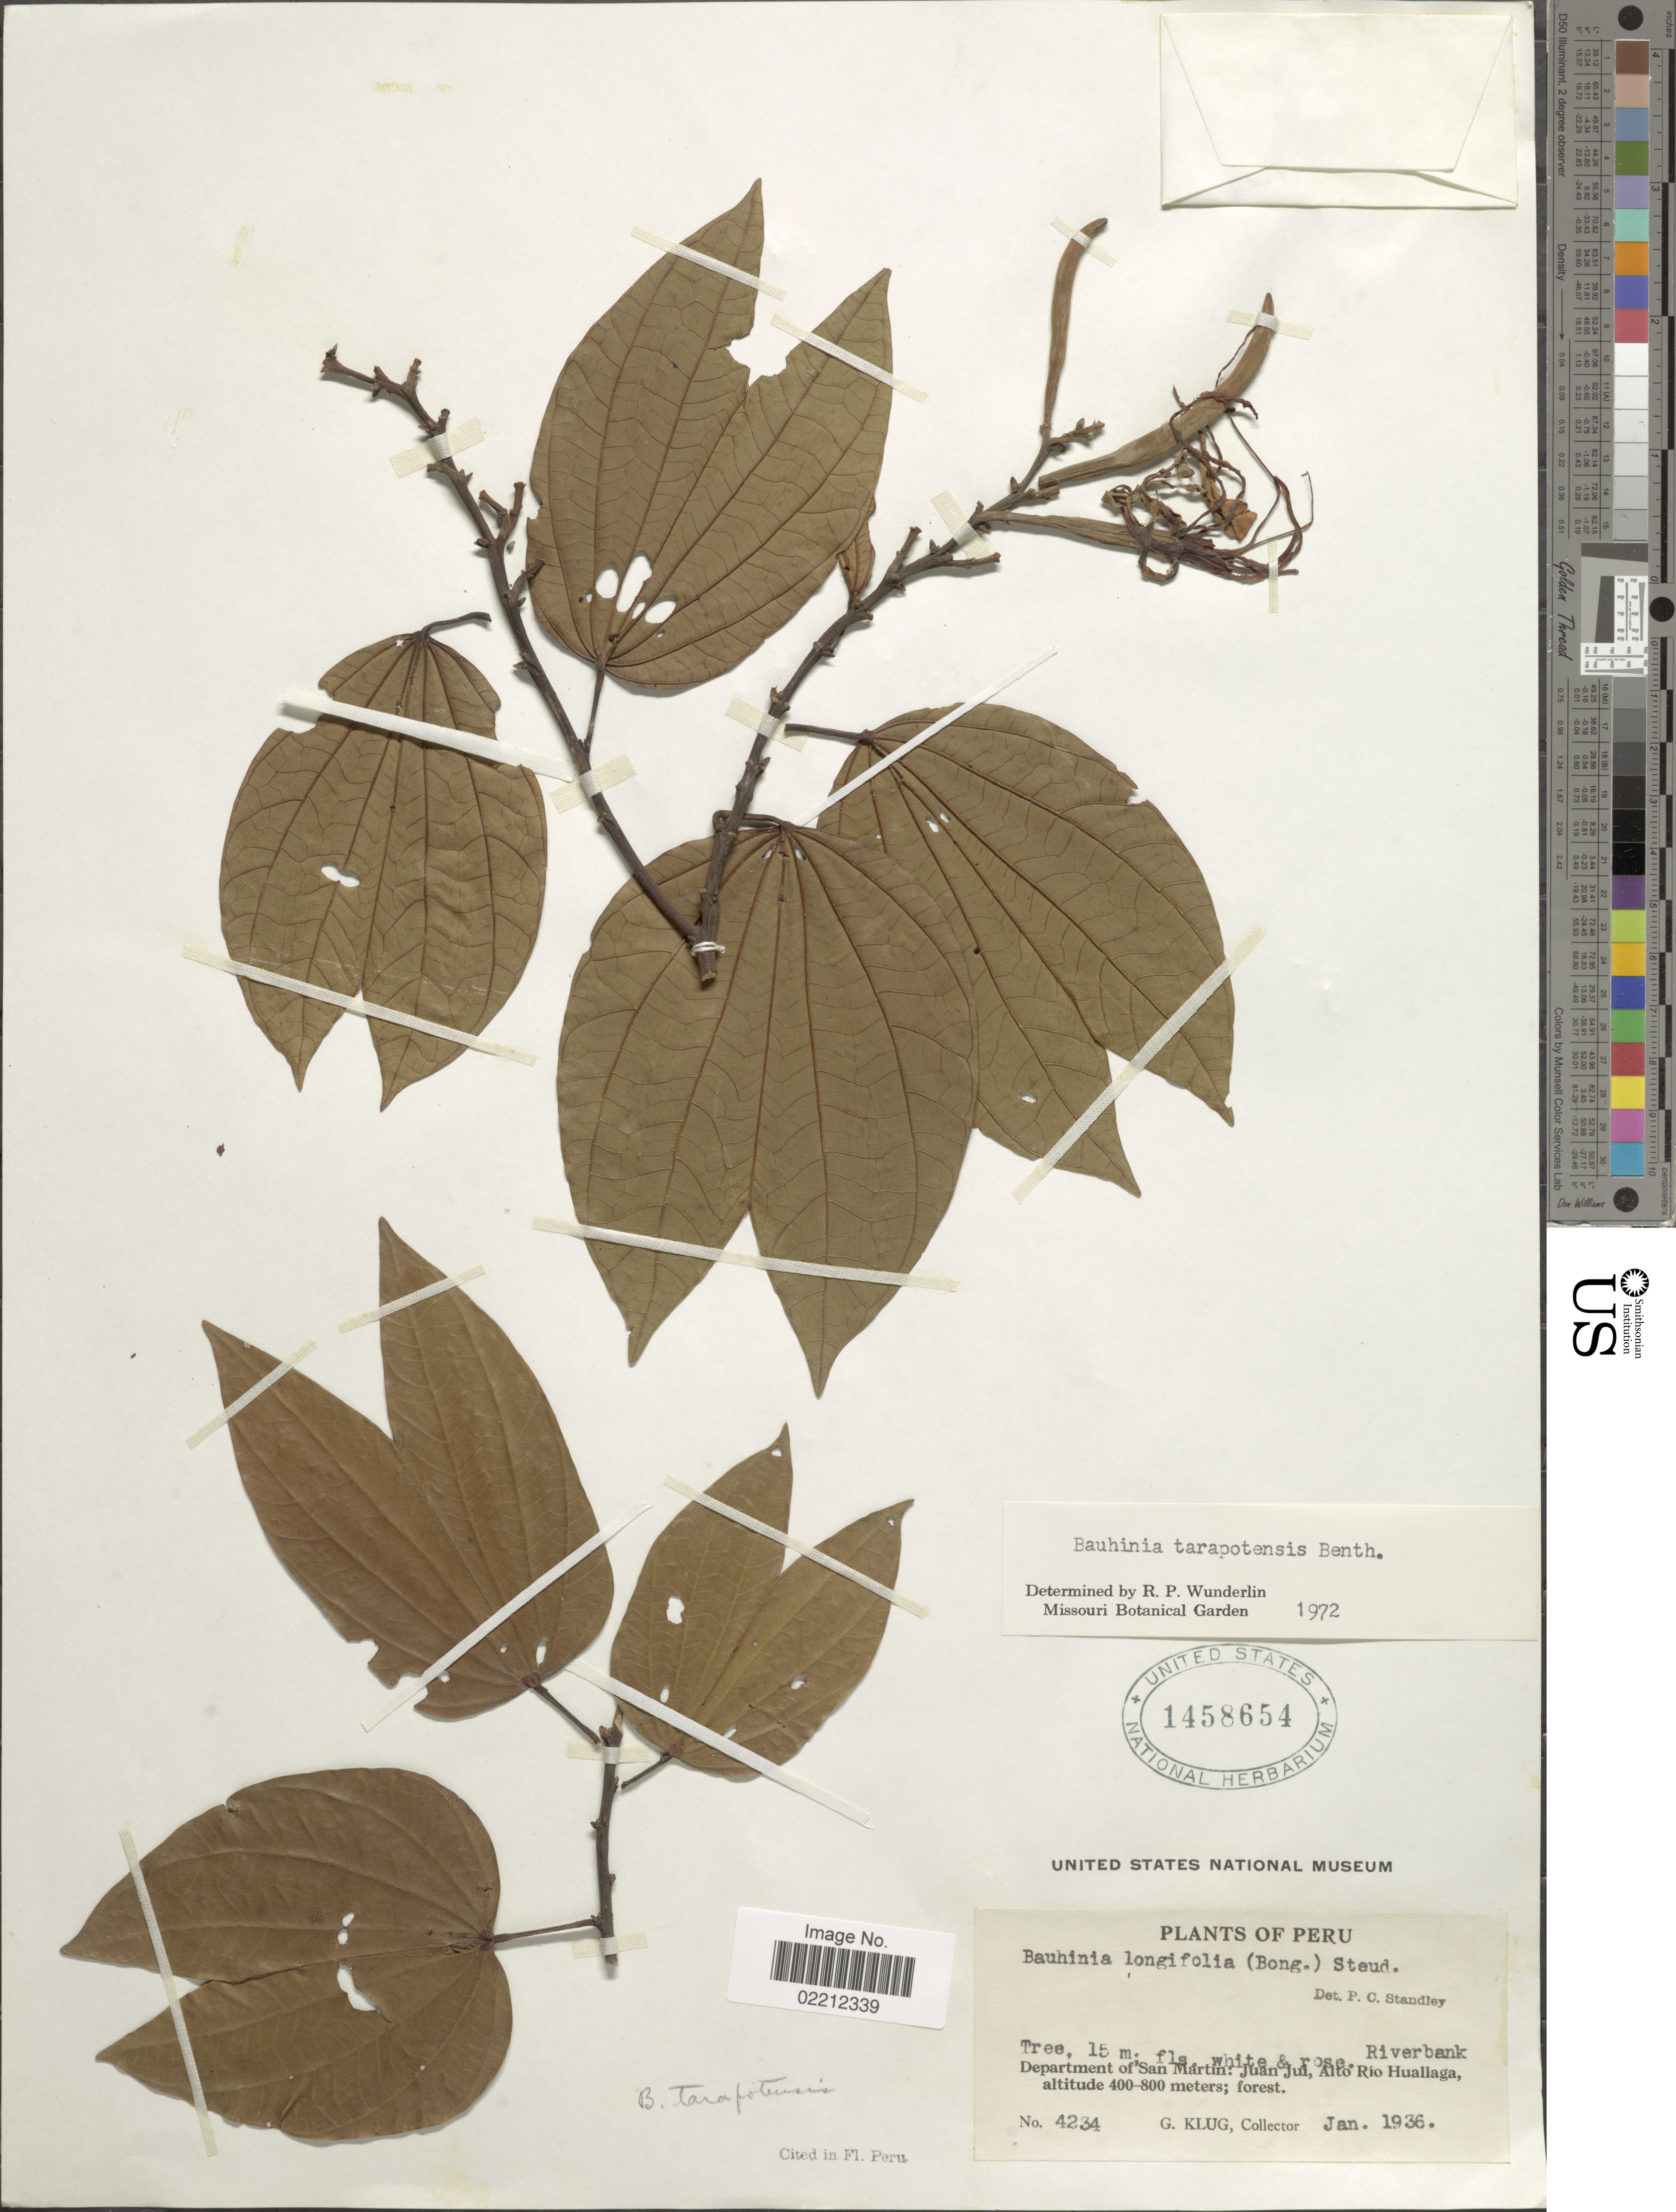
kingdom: Plantae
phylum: Tracheophyta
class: Magnoliopsida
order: Fabales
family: Fabaceae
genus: Bauhinia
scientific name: Bauhinia tarapotensis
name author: Benth.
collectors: G. Klug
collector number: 4234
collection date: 1936-01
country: Peru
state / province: San Martín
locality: Juan Jui, Alto Rio Huallaga.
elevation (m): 400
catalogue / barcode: US 1458654